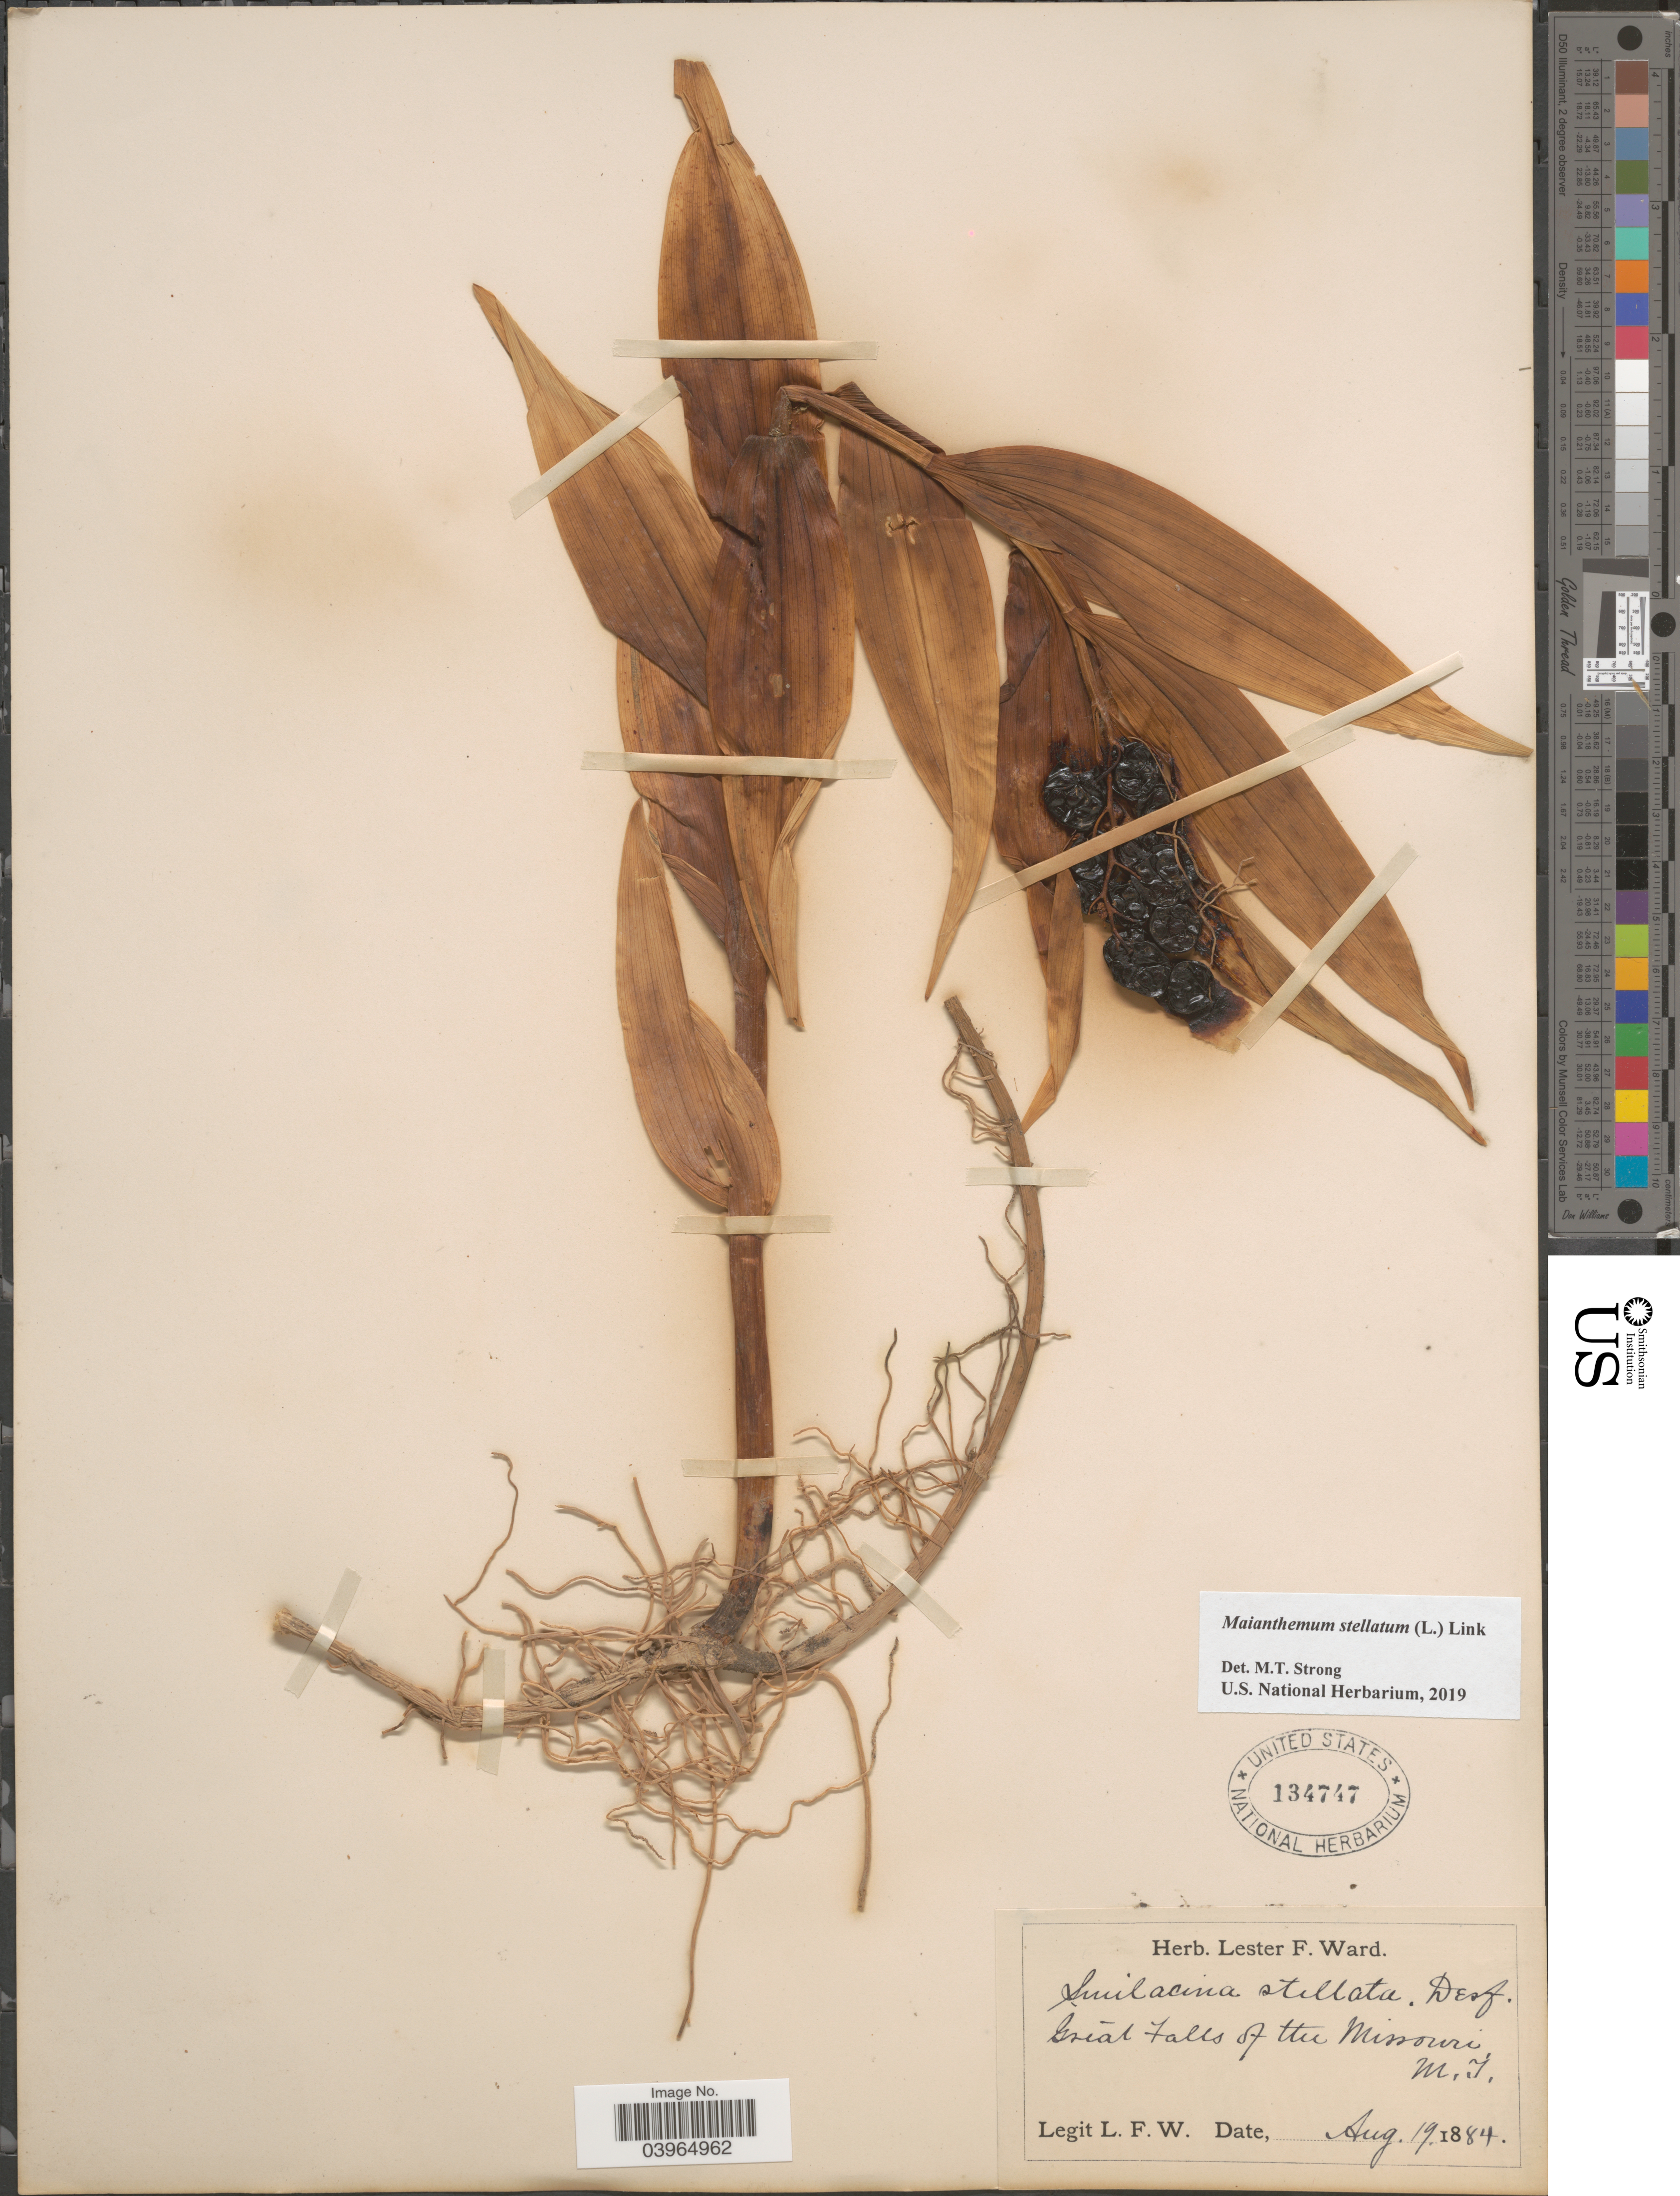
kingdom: Plantae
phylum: Tracheophyta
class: Liliopsida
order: Asparagales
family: Asparagaceae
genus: Maianthemum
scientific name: Maianthemum stellatum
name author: (L.) Link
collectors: L. F. Ward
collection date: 1884-08-19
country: United States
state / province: Missouri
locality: Great Falls of the Missouri, M. T.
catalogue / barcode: US 134747